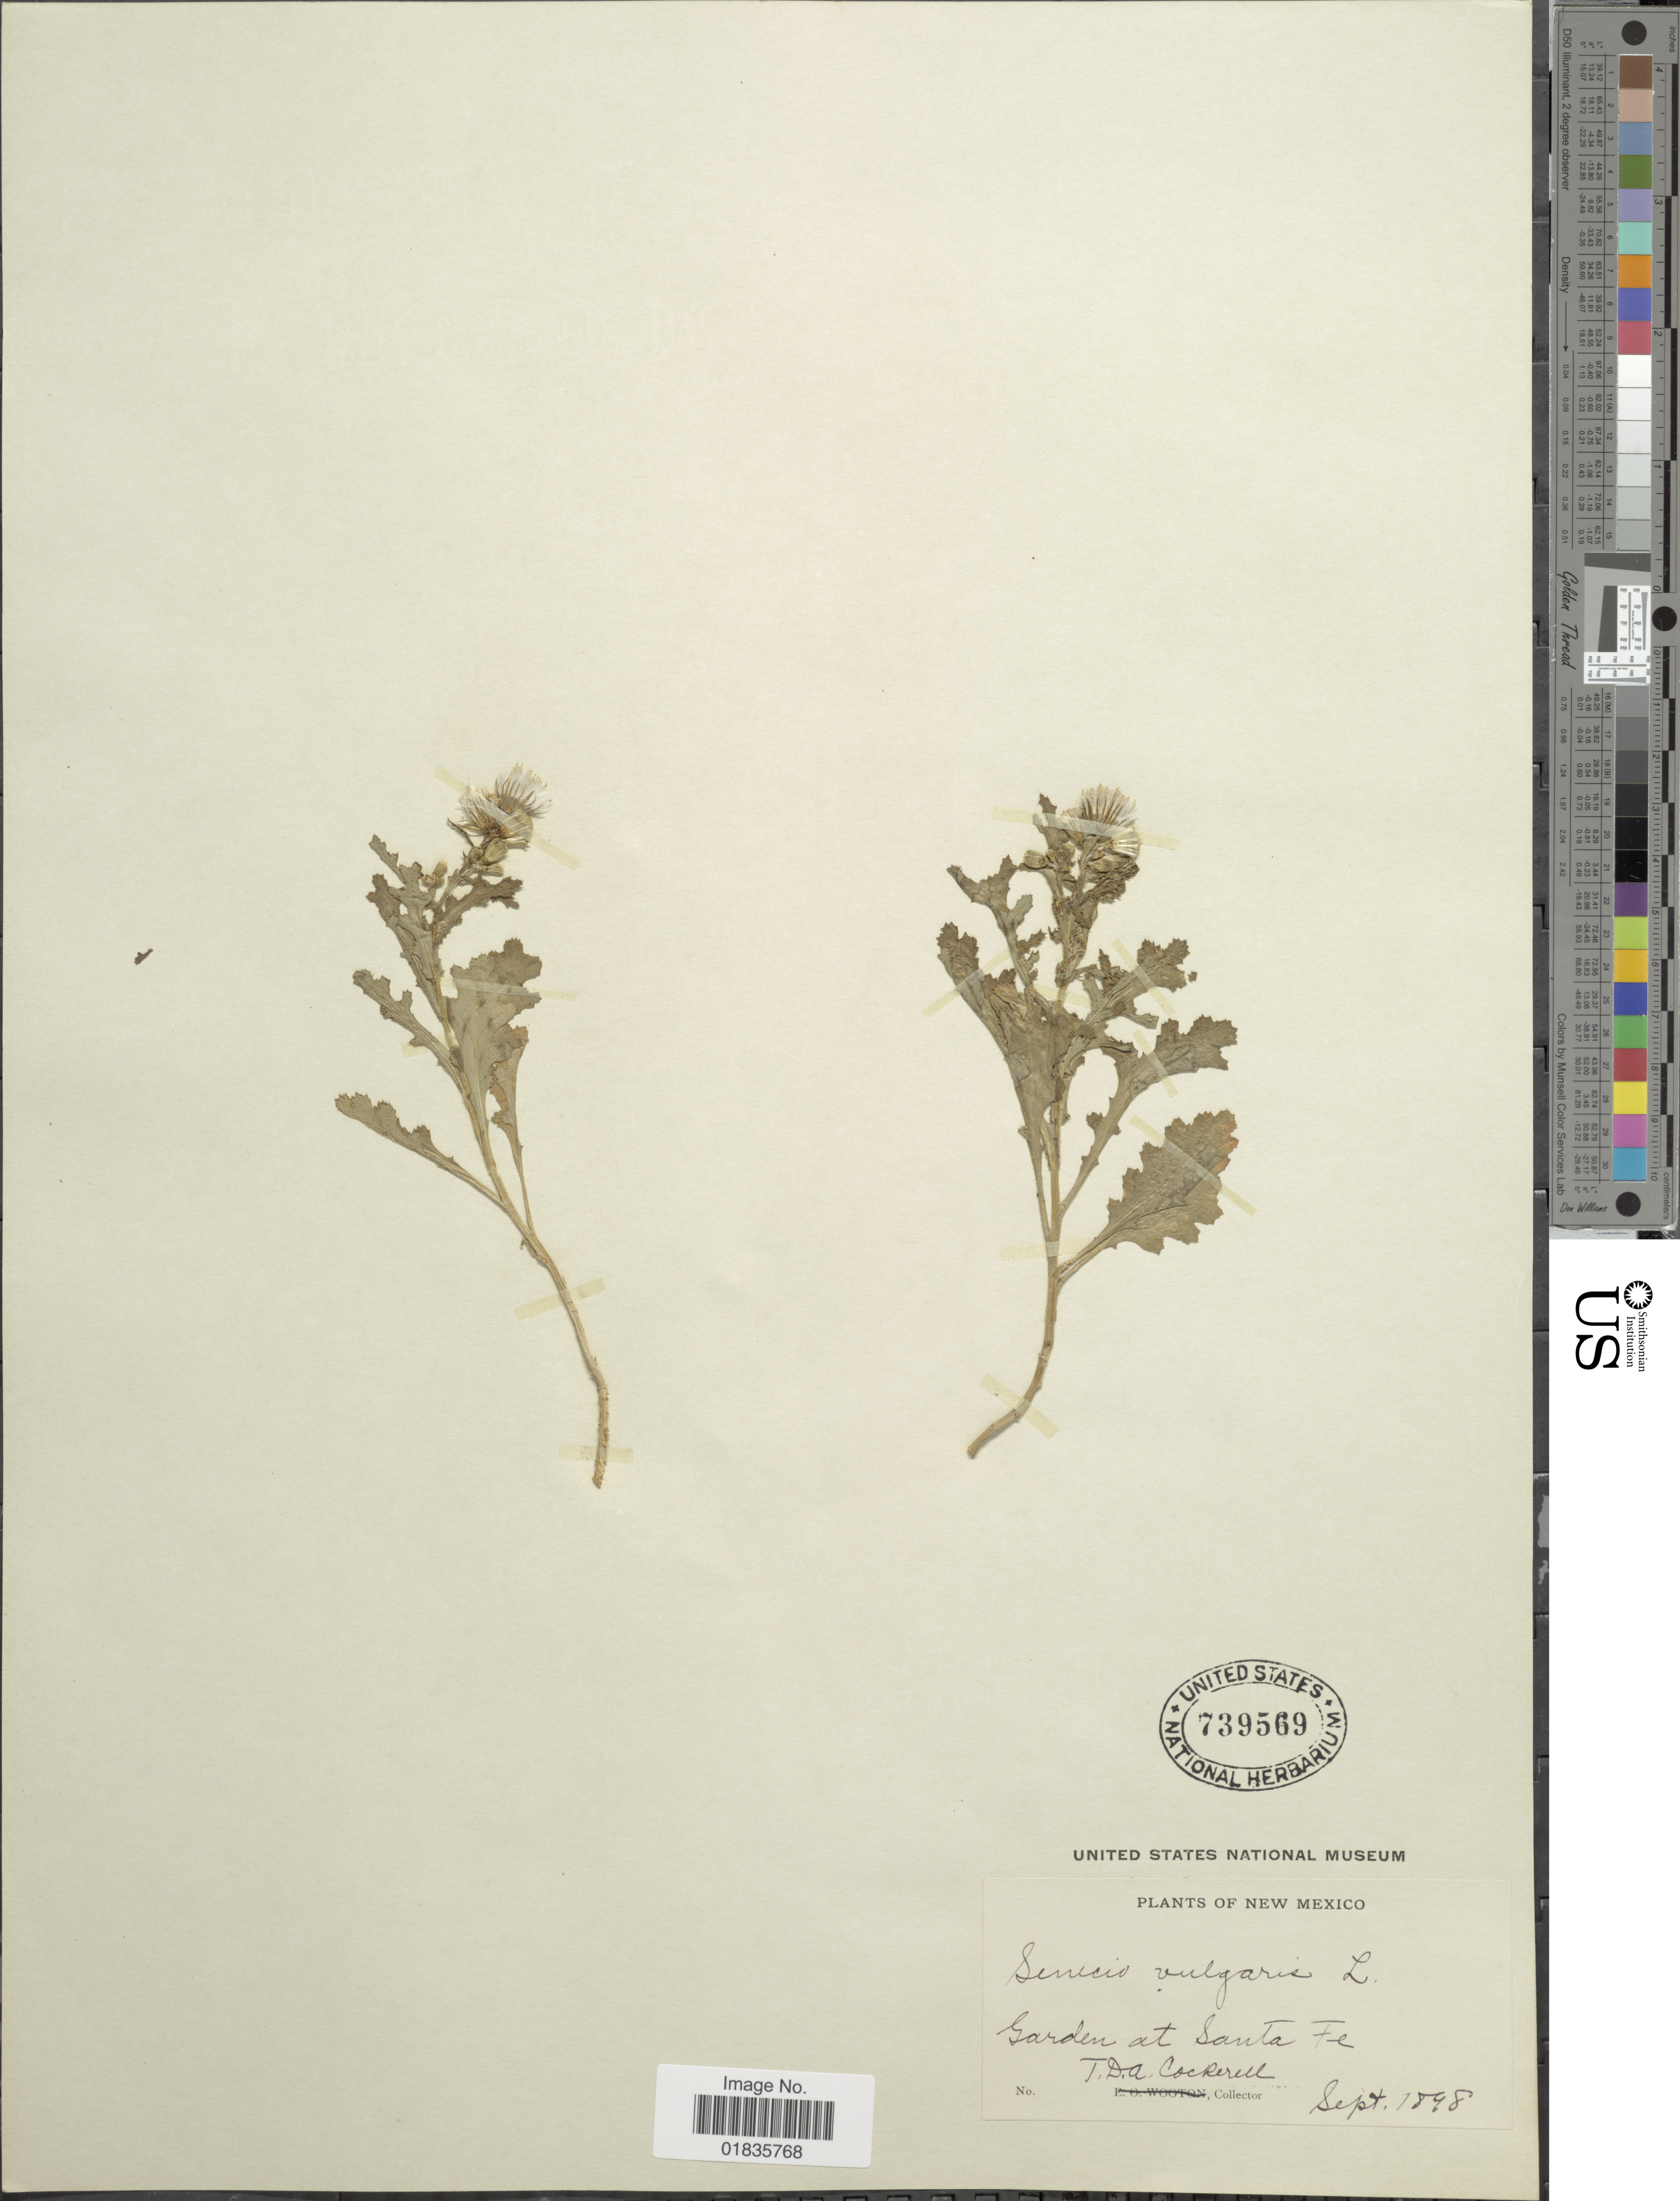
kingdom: Plantae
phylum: Tracheophyta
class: Magnoliopsida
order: Asterales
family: Asteraceae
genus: Senecio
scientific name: Senecio vulgaris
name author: L.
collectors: T. Cockerell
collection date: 1898-09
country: United States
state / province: New Mexico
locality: Garden at Santa Fe.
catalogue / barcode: US 739569